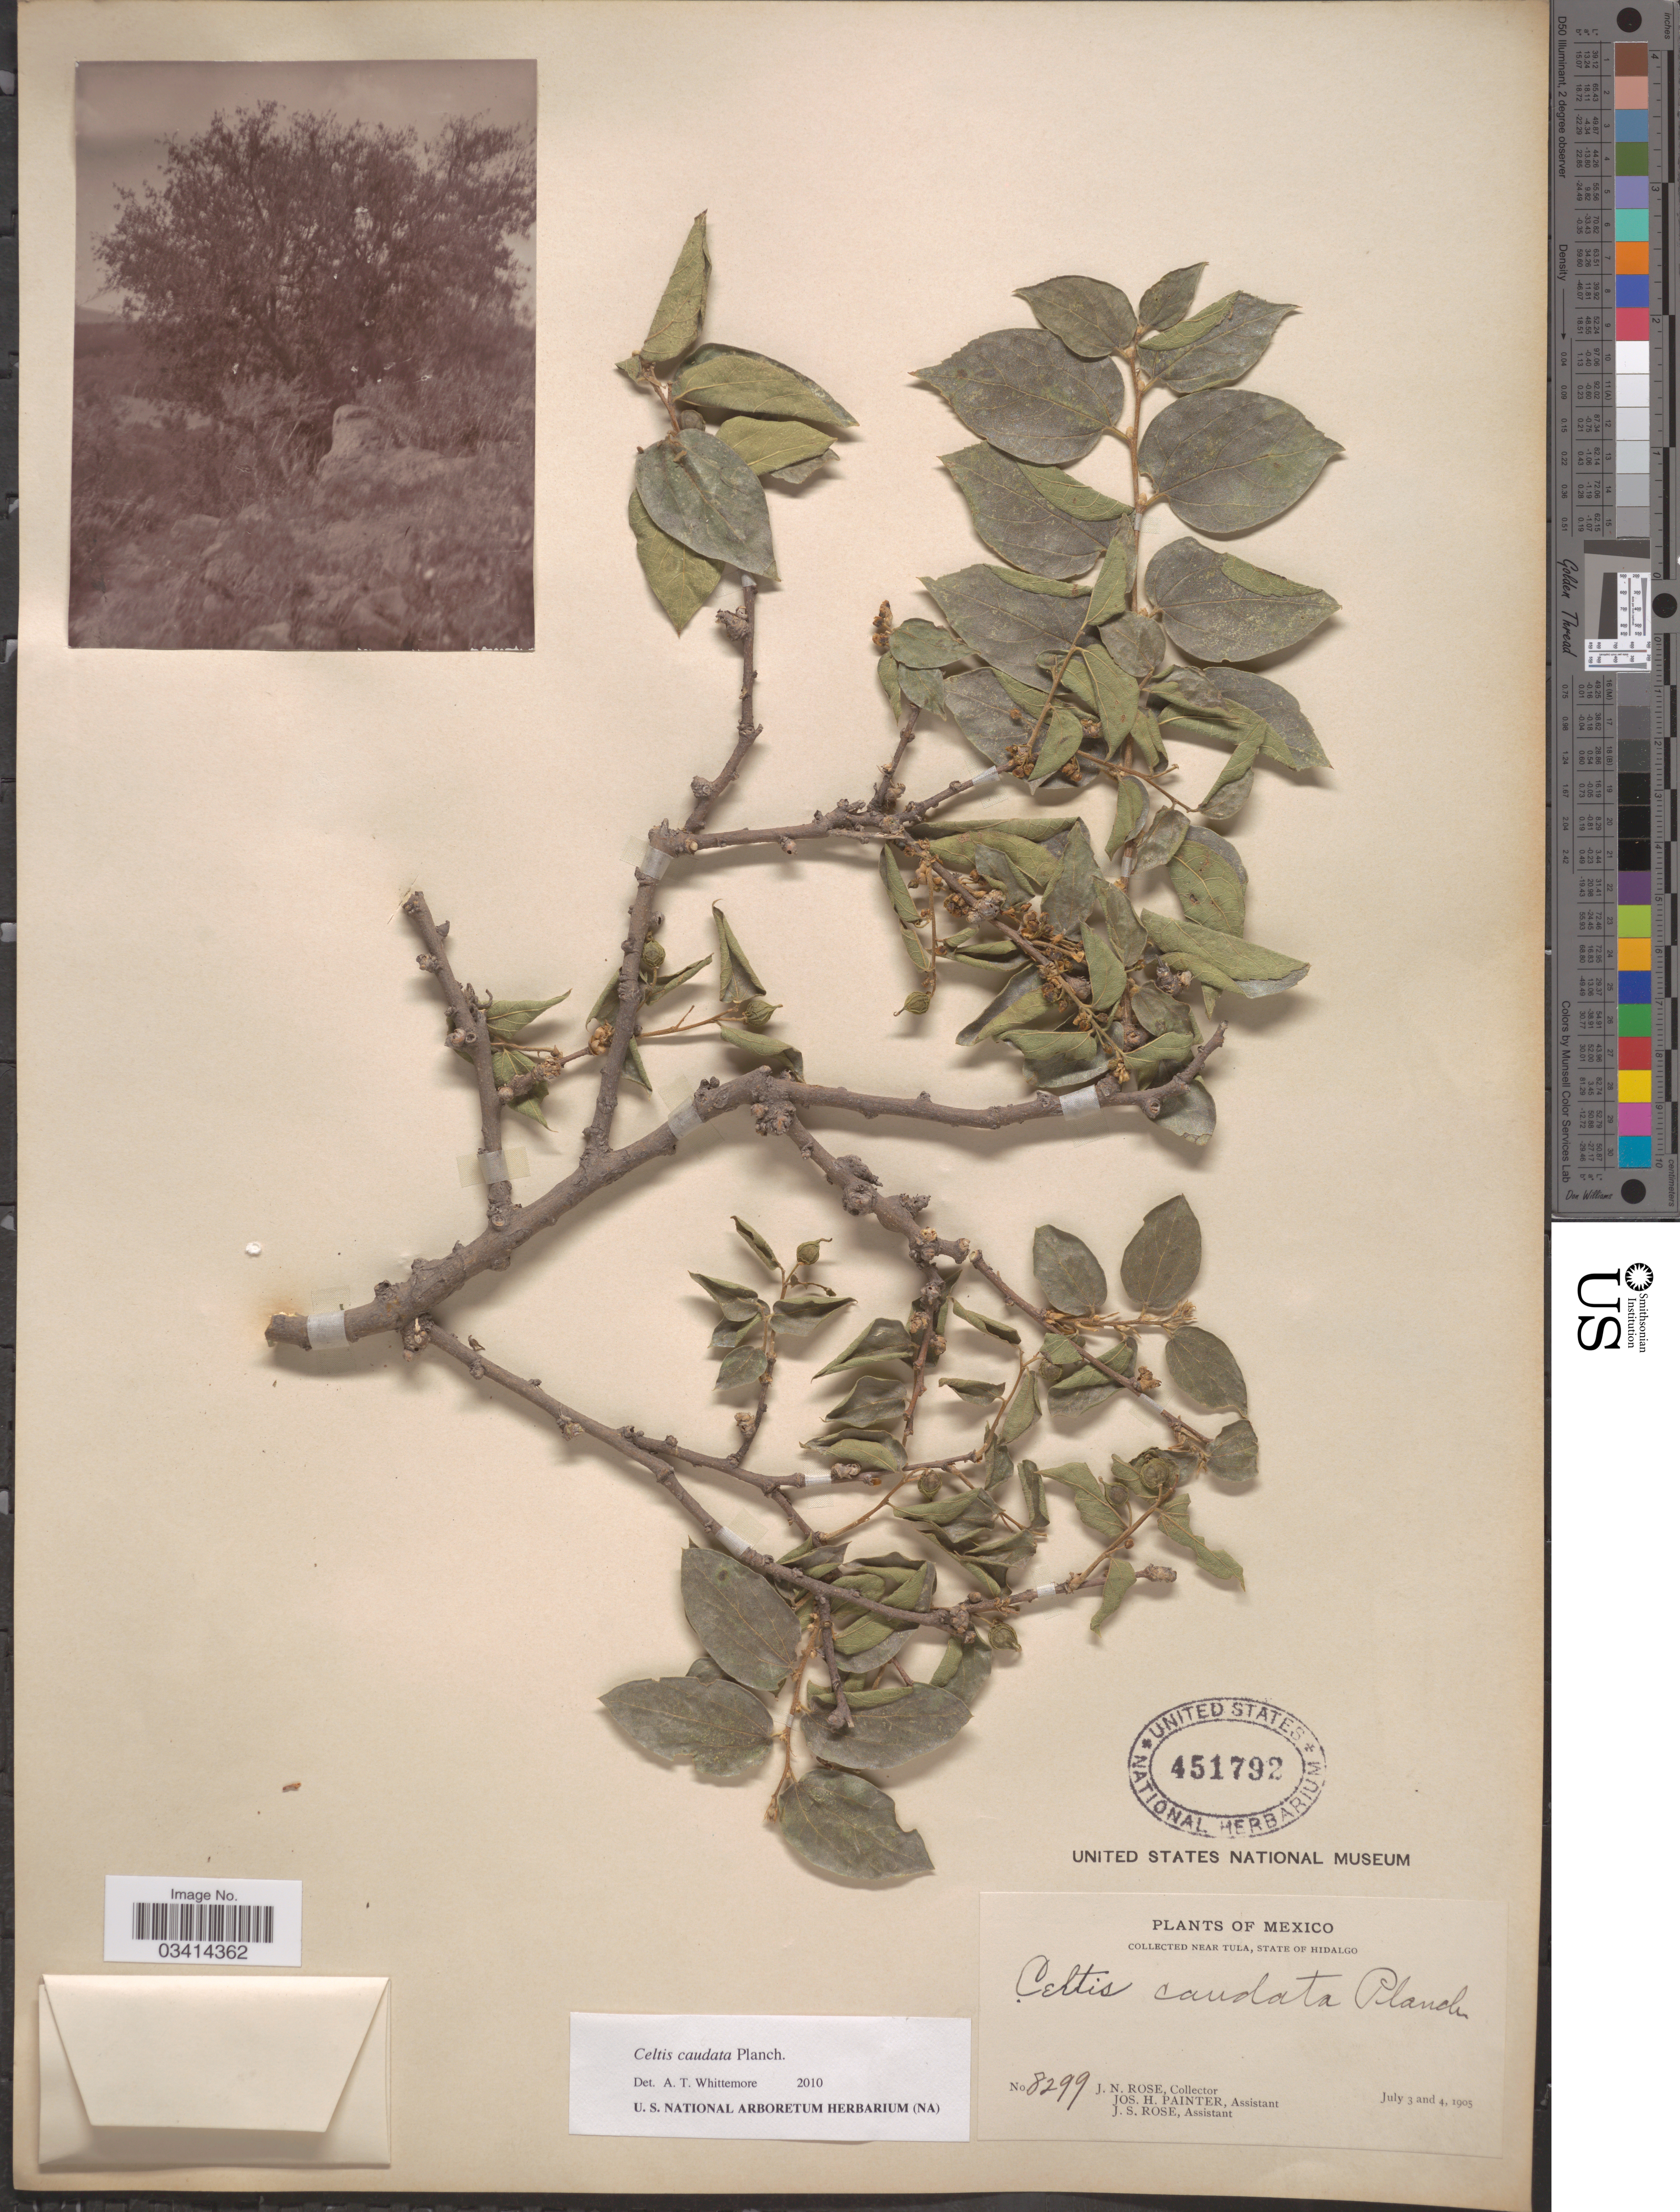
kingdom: Plantae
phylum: Tracheophyta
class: Magnoliopsida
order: Rosales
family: Cannabaceae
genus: Celtis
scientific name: Celtis caudata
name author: Planch.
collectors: J. N. Rose, J. H. Painter & J. S. Rose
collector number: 8299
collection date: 1905-07-03/1905-07-04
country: Mexico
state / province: Hidalgo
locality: Near Tula.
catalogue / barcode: US 451792